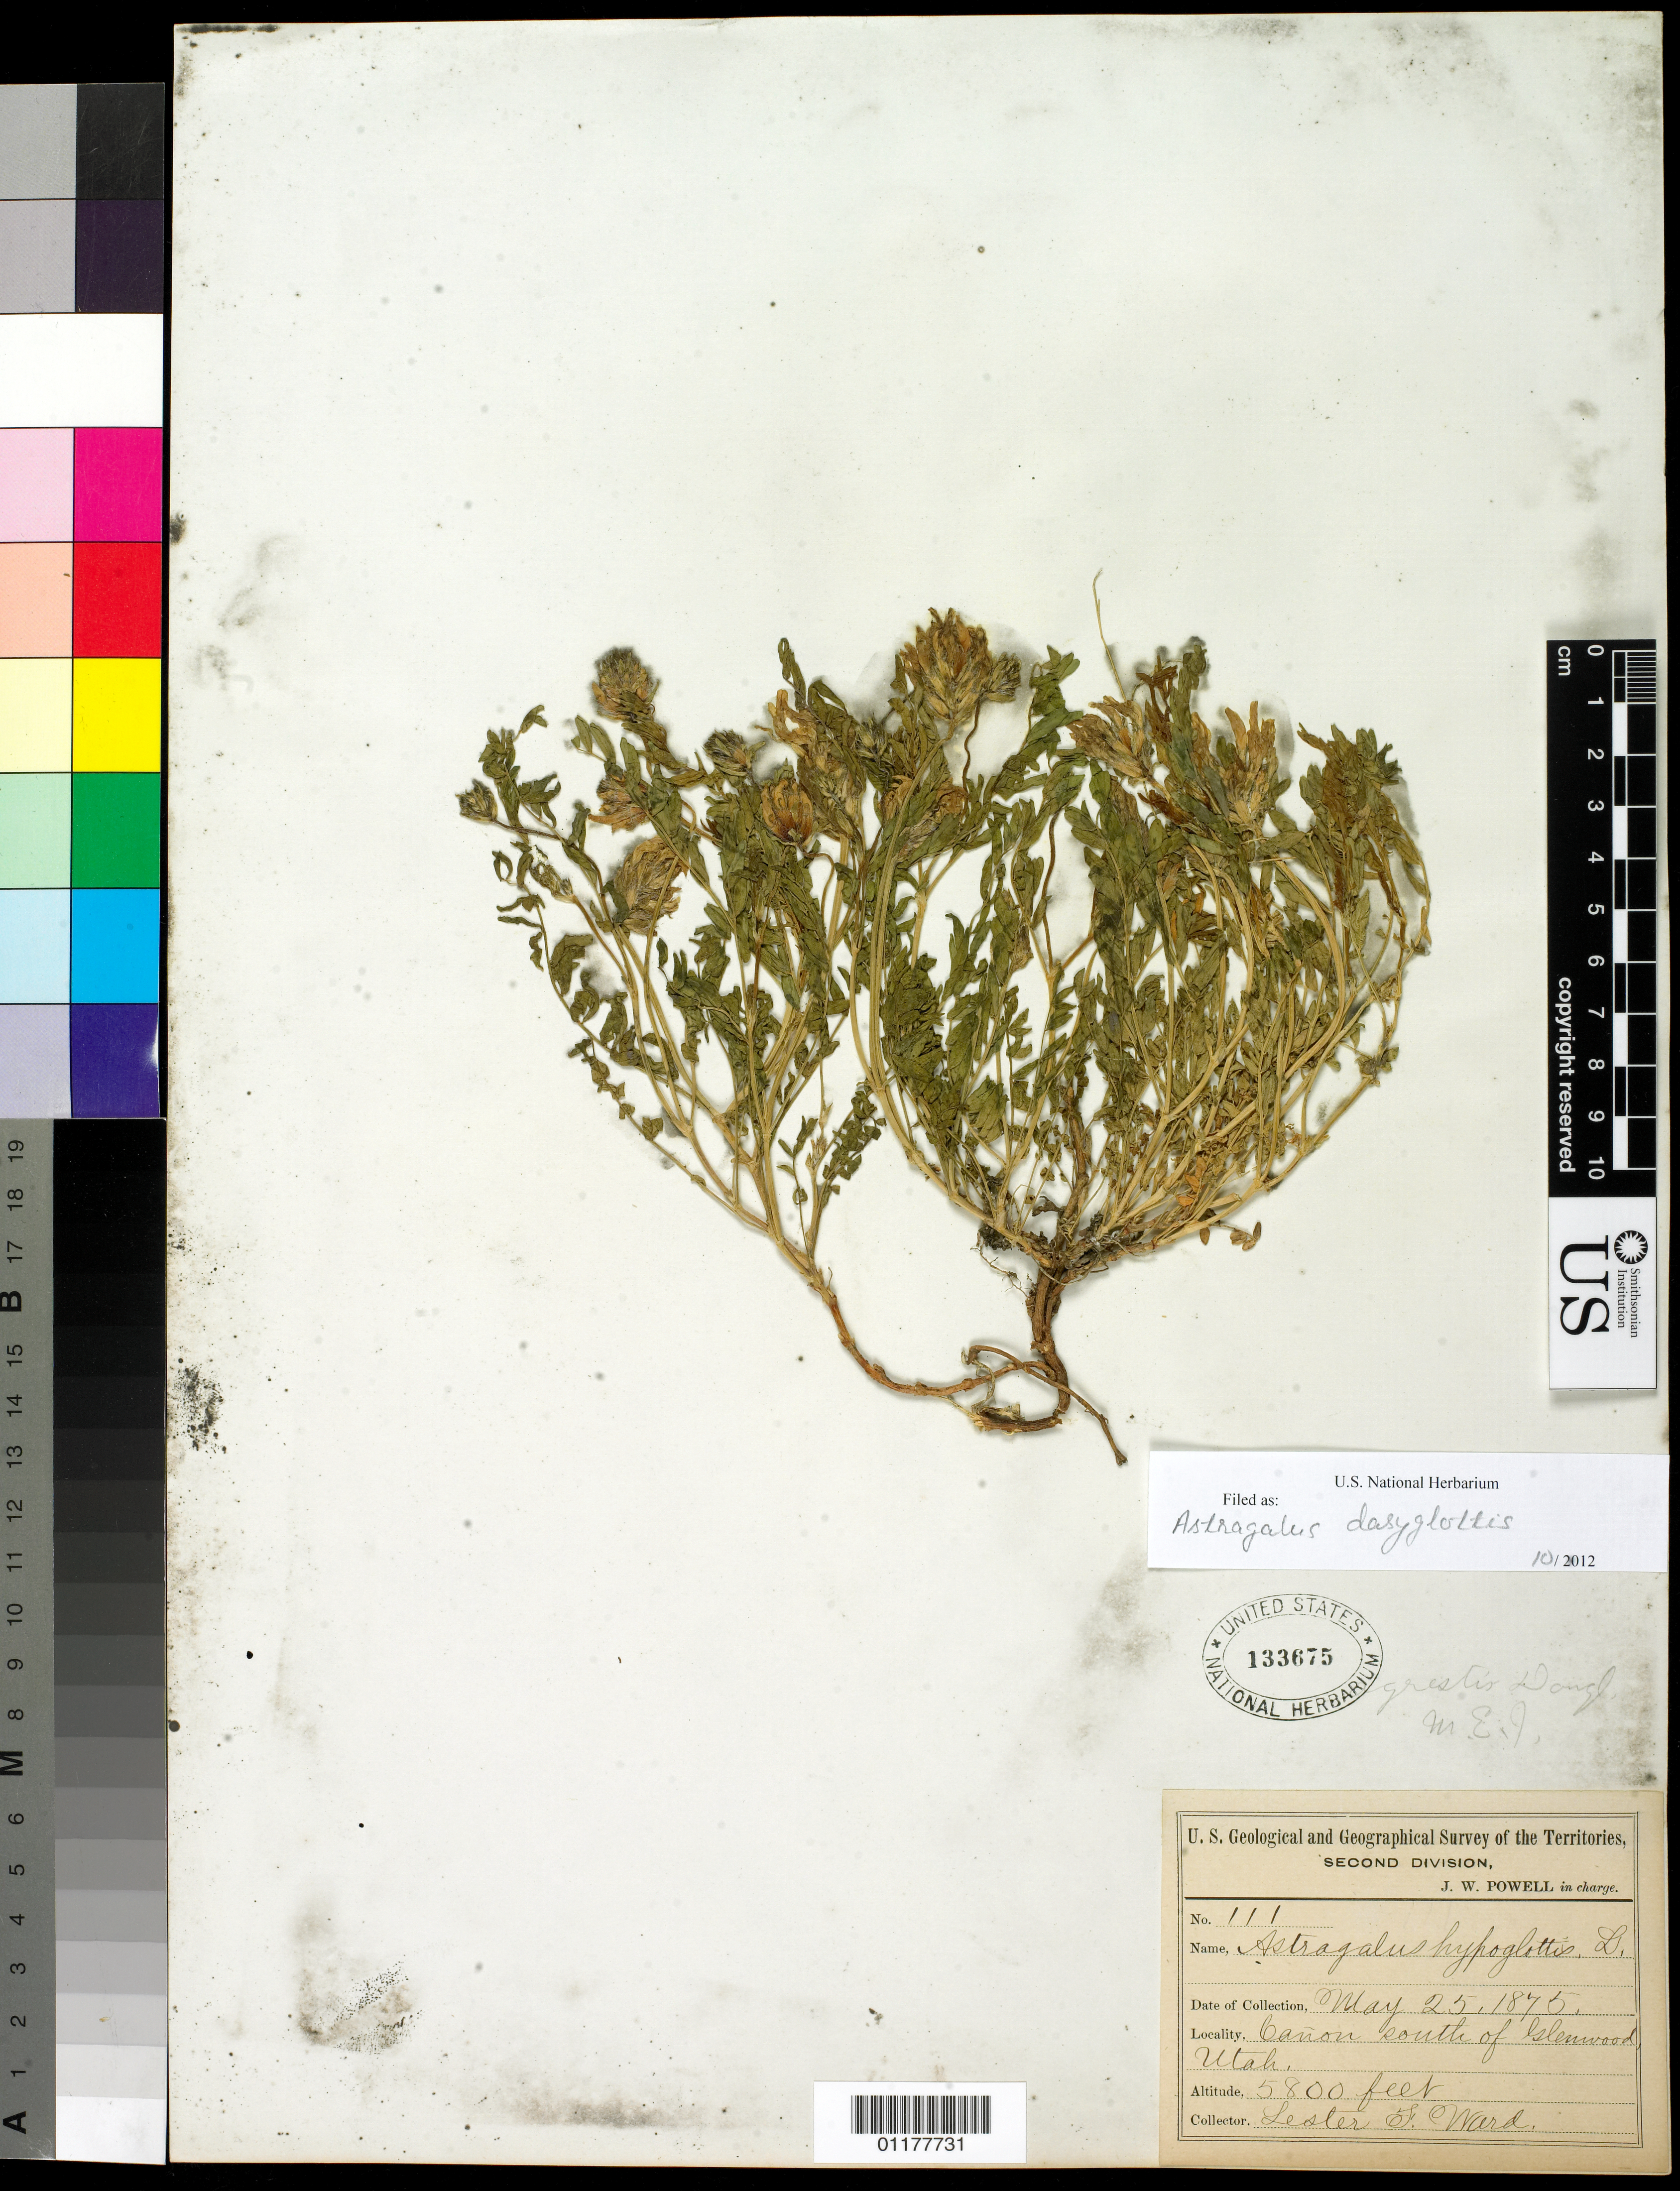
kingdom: Plantae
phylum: Tracheophyta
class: Magnoliopsida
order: Fabales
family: Fabaceae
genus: Astragalus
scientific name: Astragalus dasyglottis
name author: DC.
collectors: L. F. Ward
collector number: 111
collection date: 1875-05-25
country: United States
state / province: Utah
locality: Canyon south of Glenwood.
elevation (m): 1768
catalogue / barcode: US 133675